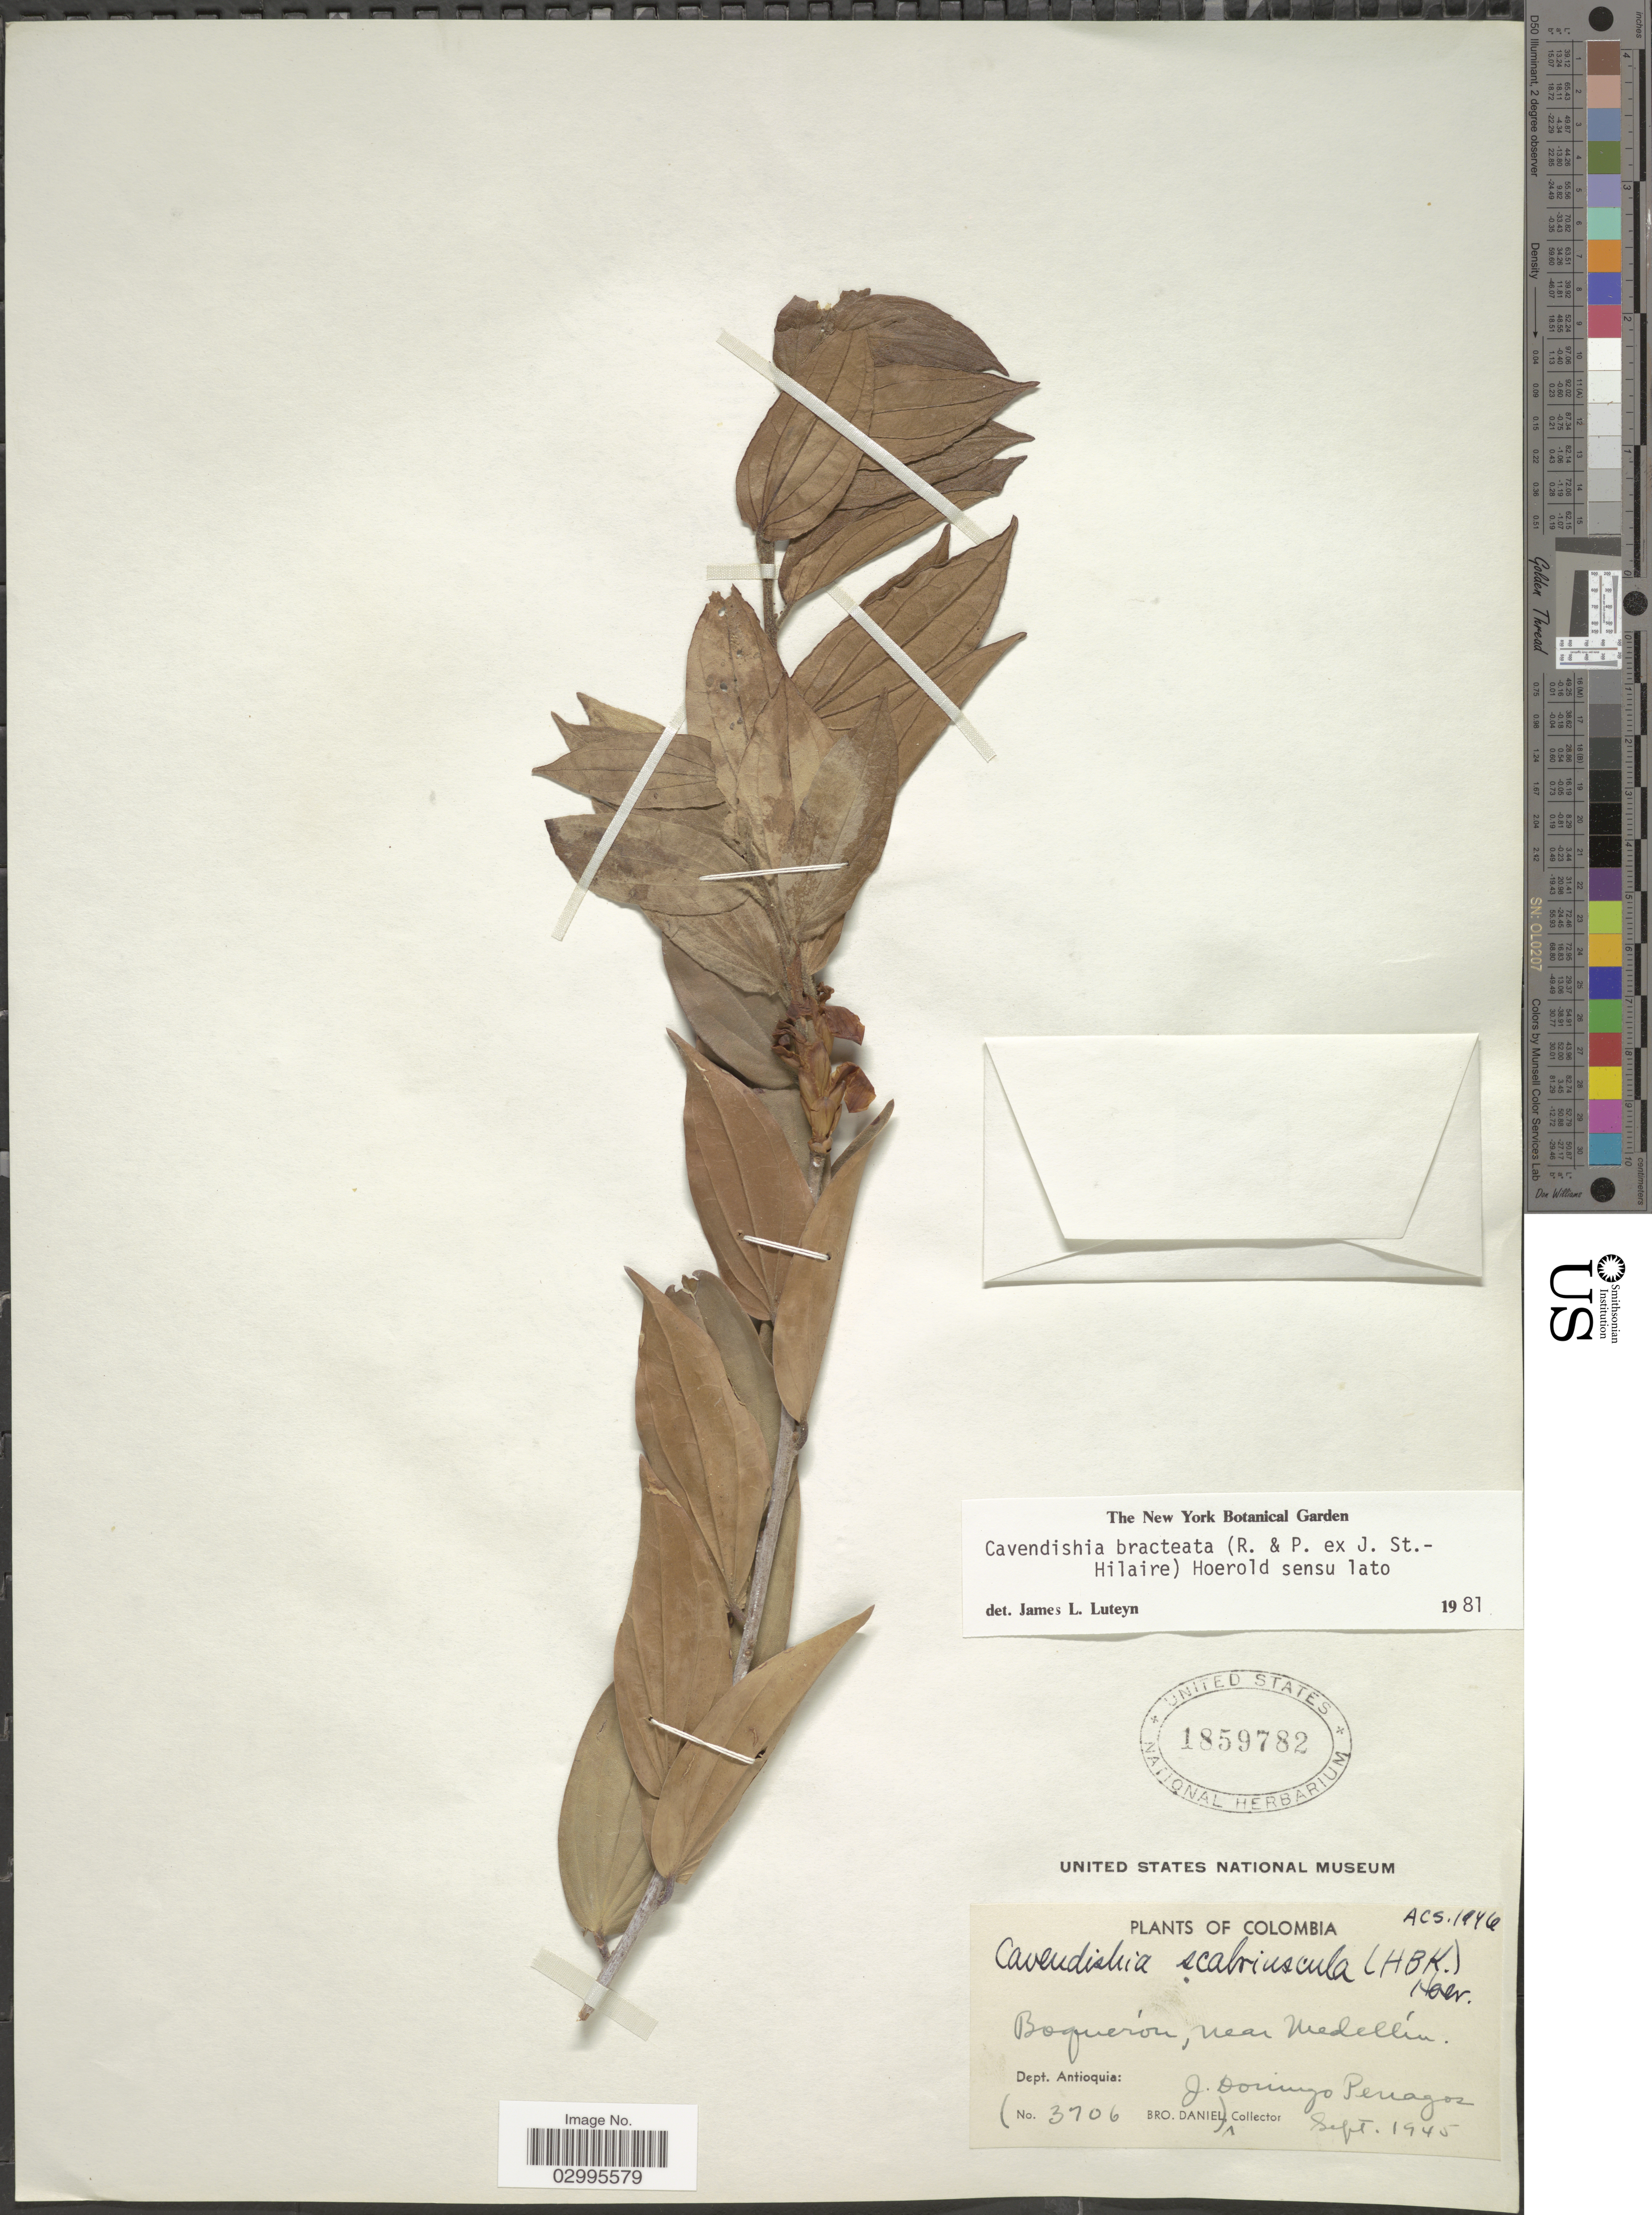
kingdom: Plantae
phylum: Tracheophyta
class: Magnoliopsida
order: Ericales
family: Ericaceae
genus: Cavendishia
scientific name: Cavendishia bracteata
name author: (Ruiz & Pav. ex J. St.-Hil.) Hoerold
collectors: Bro. Daniel & J. Domingo Penagos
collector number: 3706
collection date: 1945-09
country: Colombia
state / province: Antioquia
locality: Boquerón, near Medellín. Dept. Antioquia.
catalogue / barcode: US 1859782